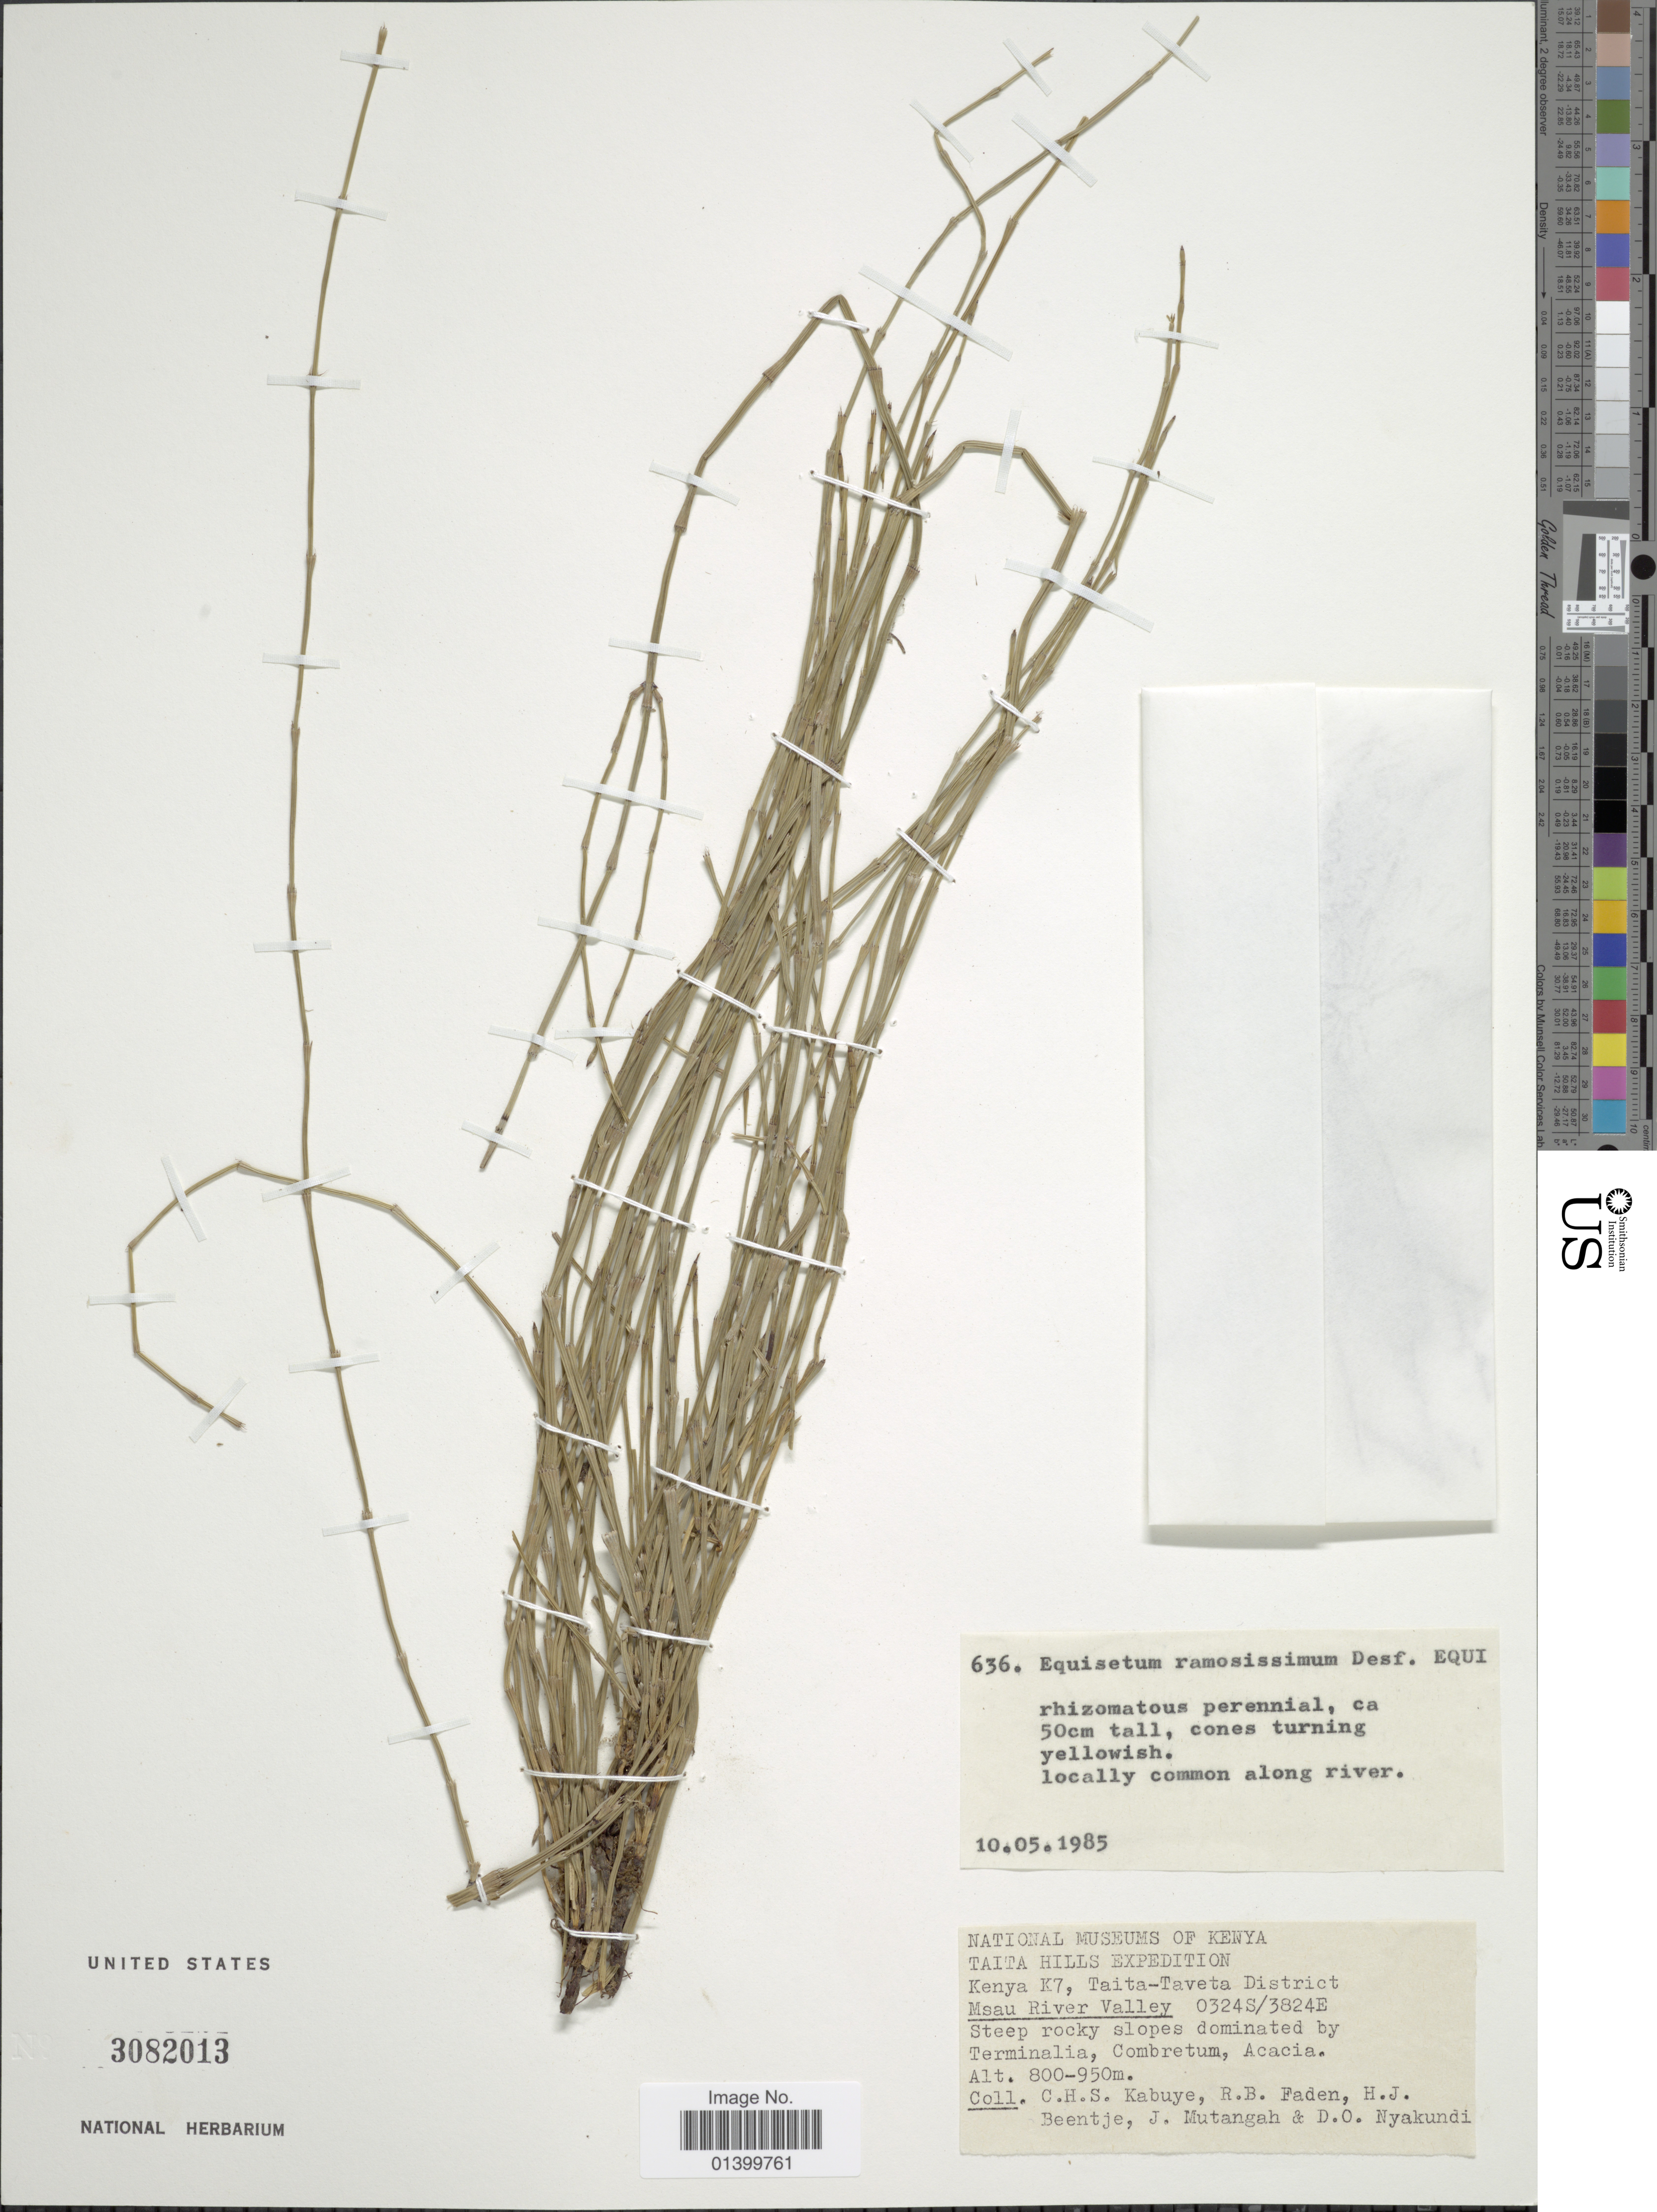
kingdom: Plantae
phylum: Tracheophyta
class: Polypodiopsida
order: Equisetales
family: Equisetaceae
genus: Equisetum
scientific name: Equisetum ramosissimum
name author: Desf.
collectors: C. Kabuye, R. B. Faden, H. J. Beentje, J. Mutangah & D. Nyakundi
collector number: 636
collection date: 1985-05-10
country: Kenya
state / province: Taita Taveta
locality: Kenya K7, Taita-Taveta District. Msau River Valley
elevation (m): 800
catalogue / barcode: US 3082013